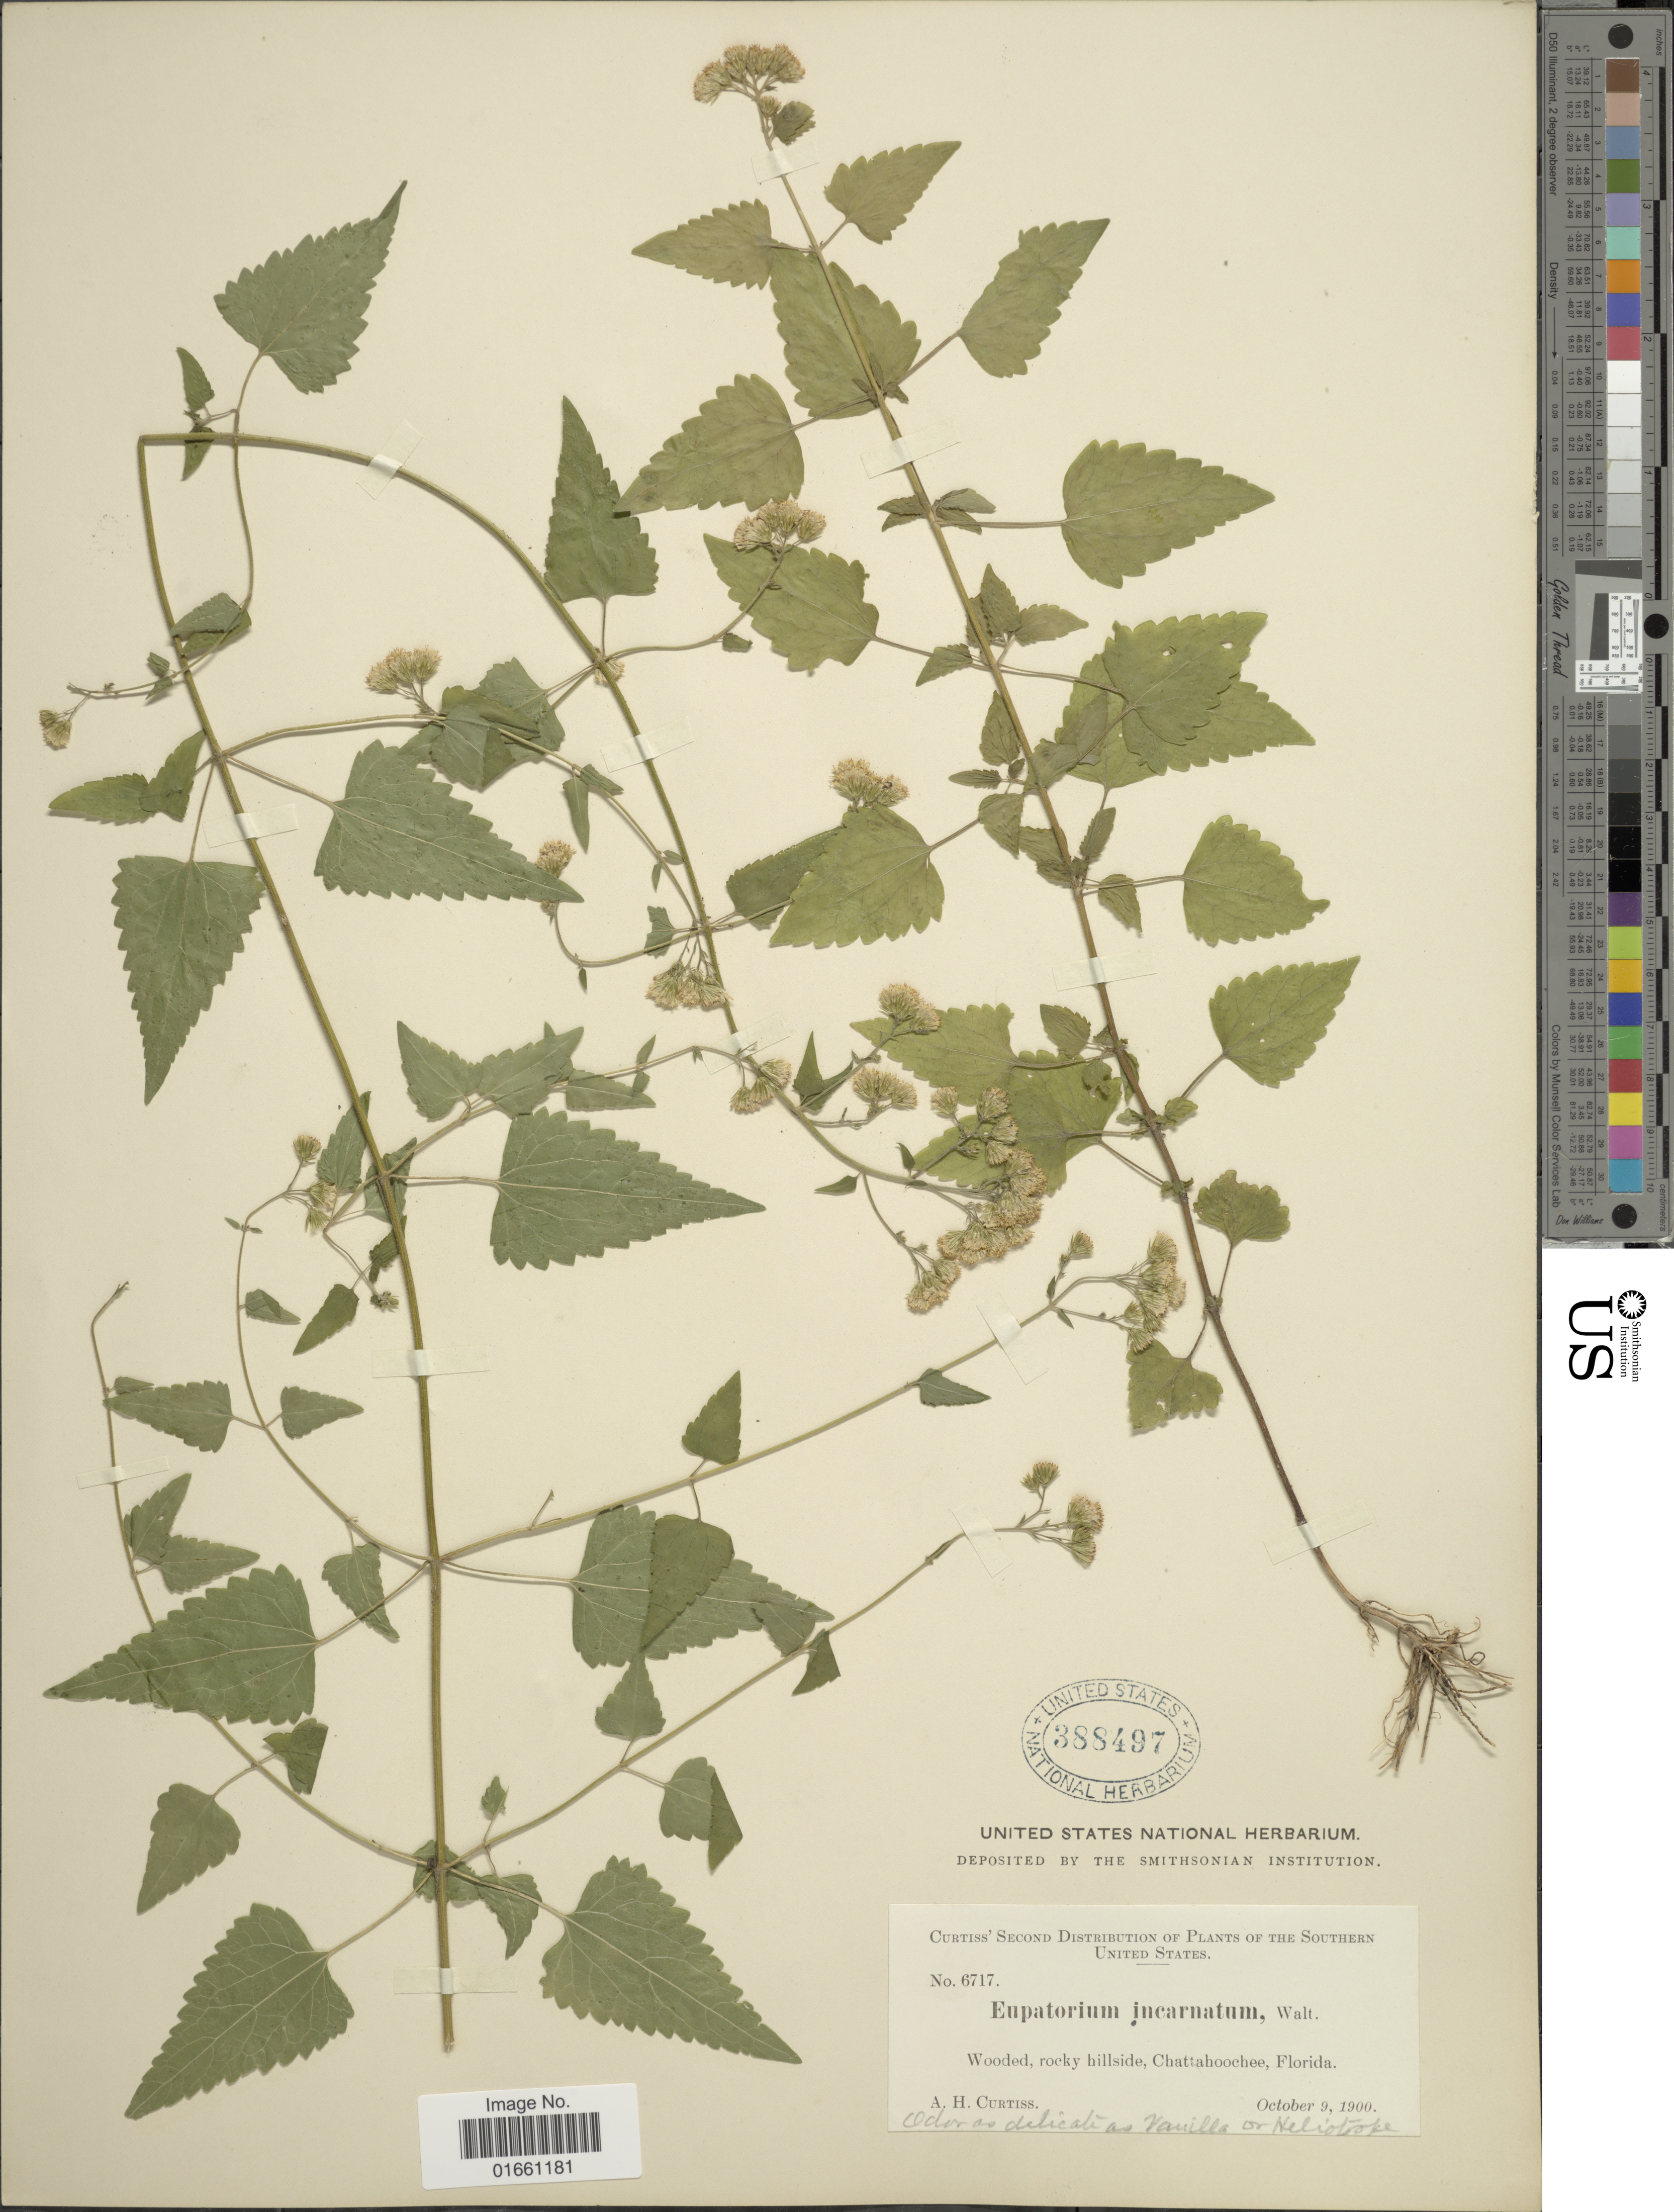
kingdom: Plantae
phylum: Tracheophyta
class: Magnoliopsida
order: Asterales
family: Asteraceae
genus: Fleischmannia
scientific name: Fleischmannia incarnata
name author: (Walter) R.M. King & H. Rob.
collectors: A. H. Curtiss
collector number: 6717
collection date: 1900-10-09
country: United States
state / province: Florida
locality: The Southern United States, Wooded Rocky Billside, Chattahoochee.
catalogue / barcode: US 388497